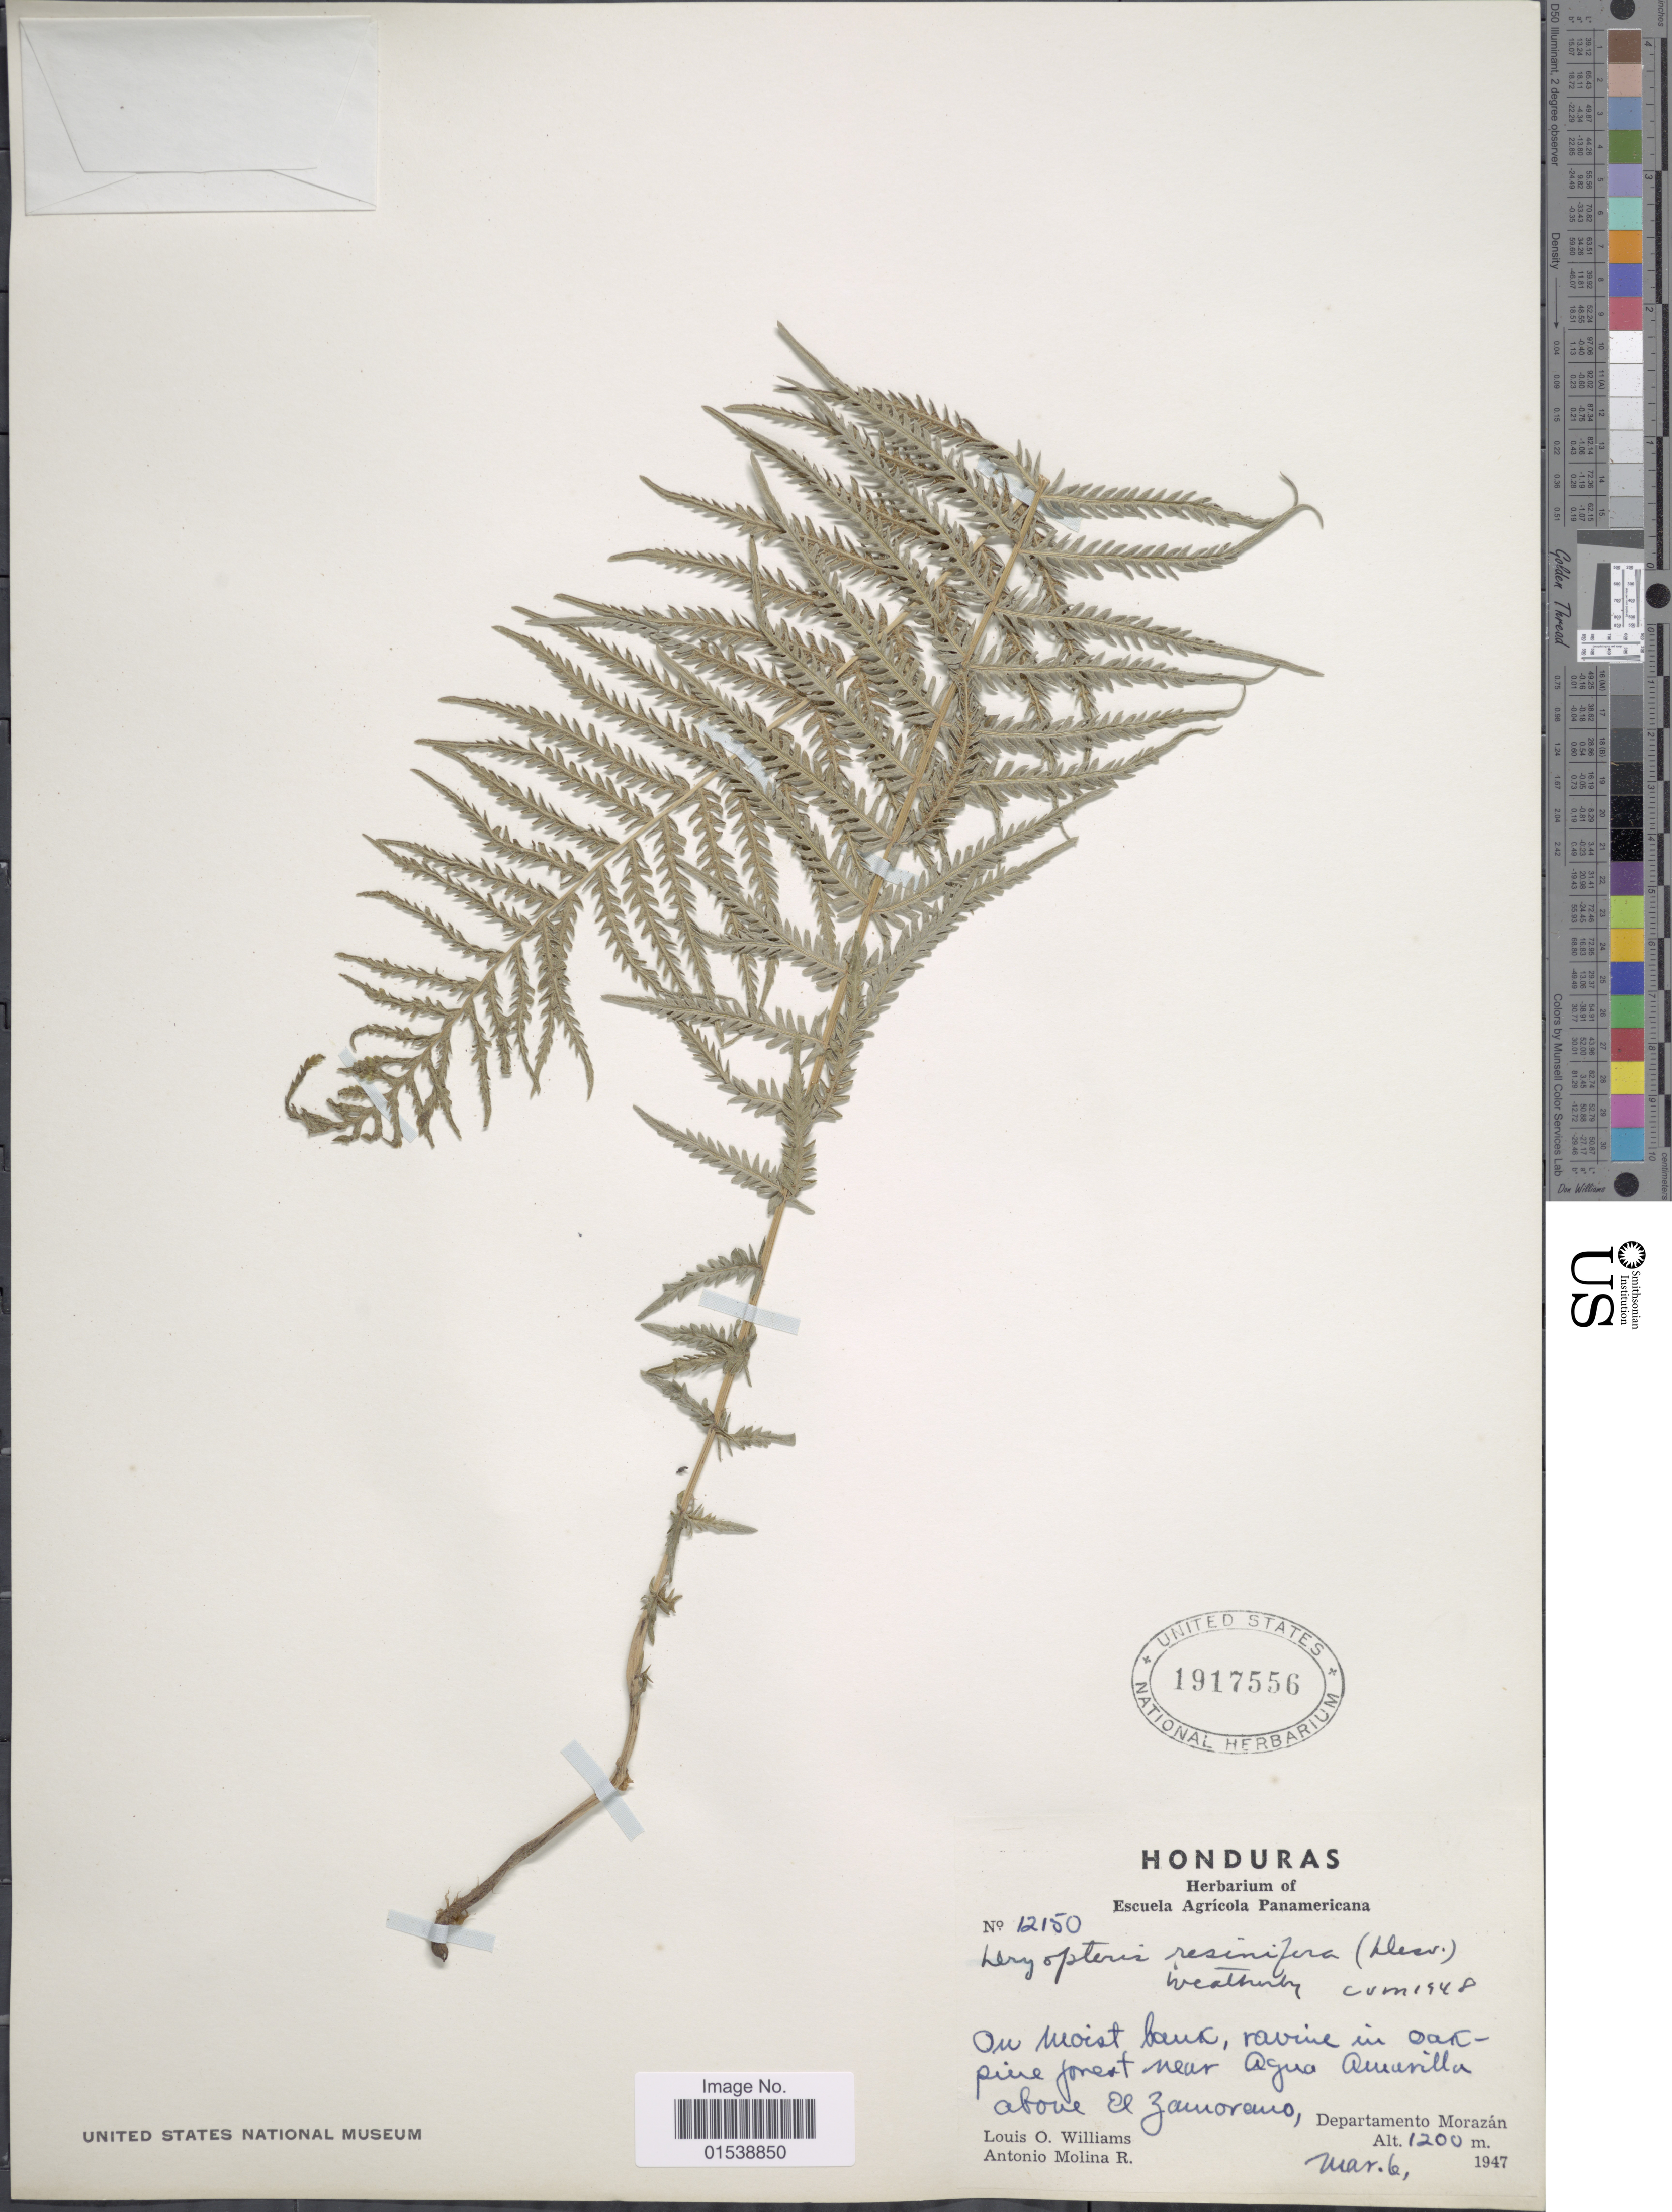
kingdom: Plantae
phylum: Tracheophyta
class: Polypodiopsida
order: Polypodiales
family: Thelypteridaceae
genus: Amauropelta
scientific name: Amauropelta resinifera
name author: (Desv.) Pic. Serm.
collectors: L. O. Williams & A. Molina R.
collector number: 12150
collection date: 1947-03-06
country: El Salvador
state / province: Morazan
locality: Near Agua Amarilla above El Zamorano, Departamento Morazan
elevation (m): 1200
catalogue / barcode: US 1917556